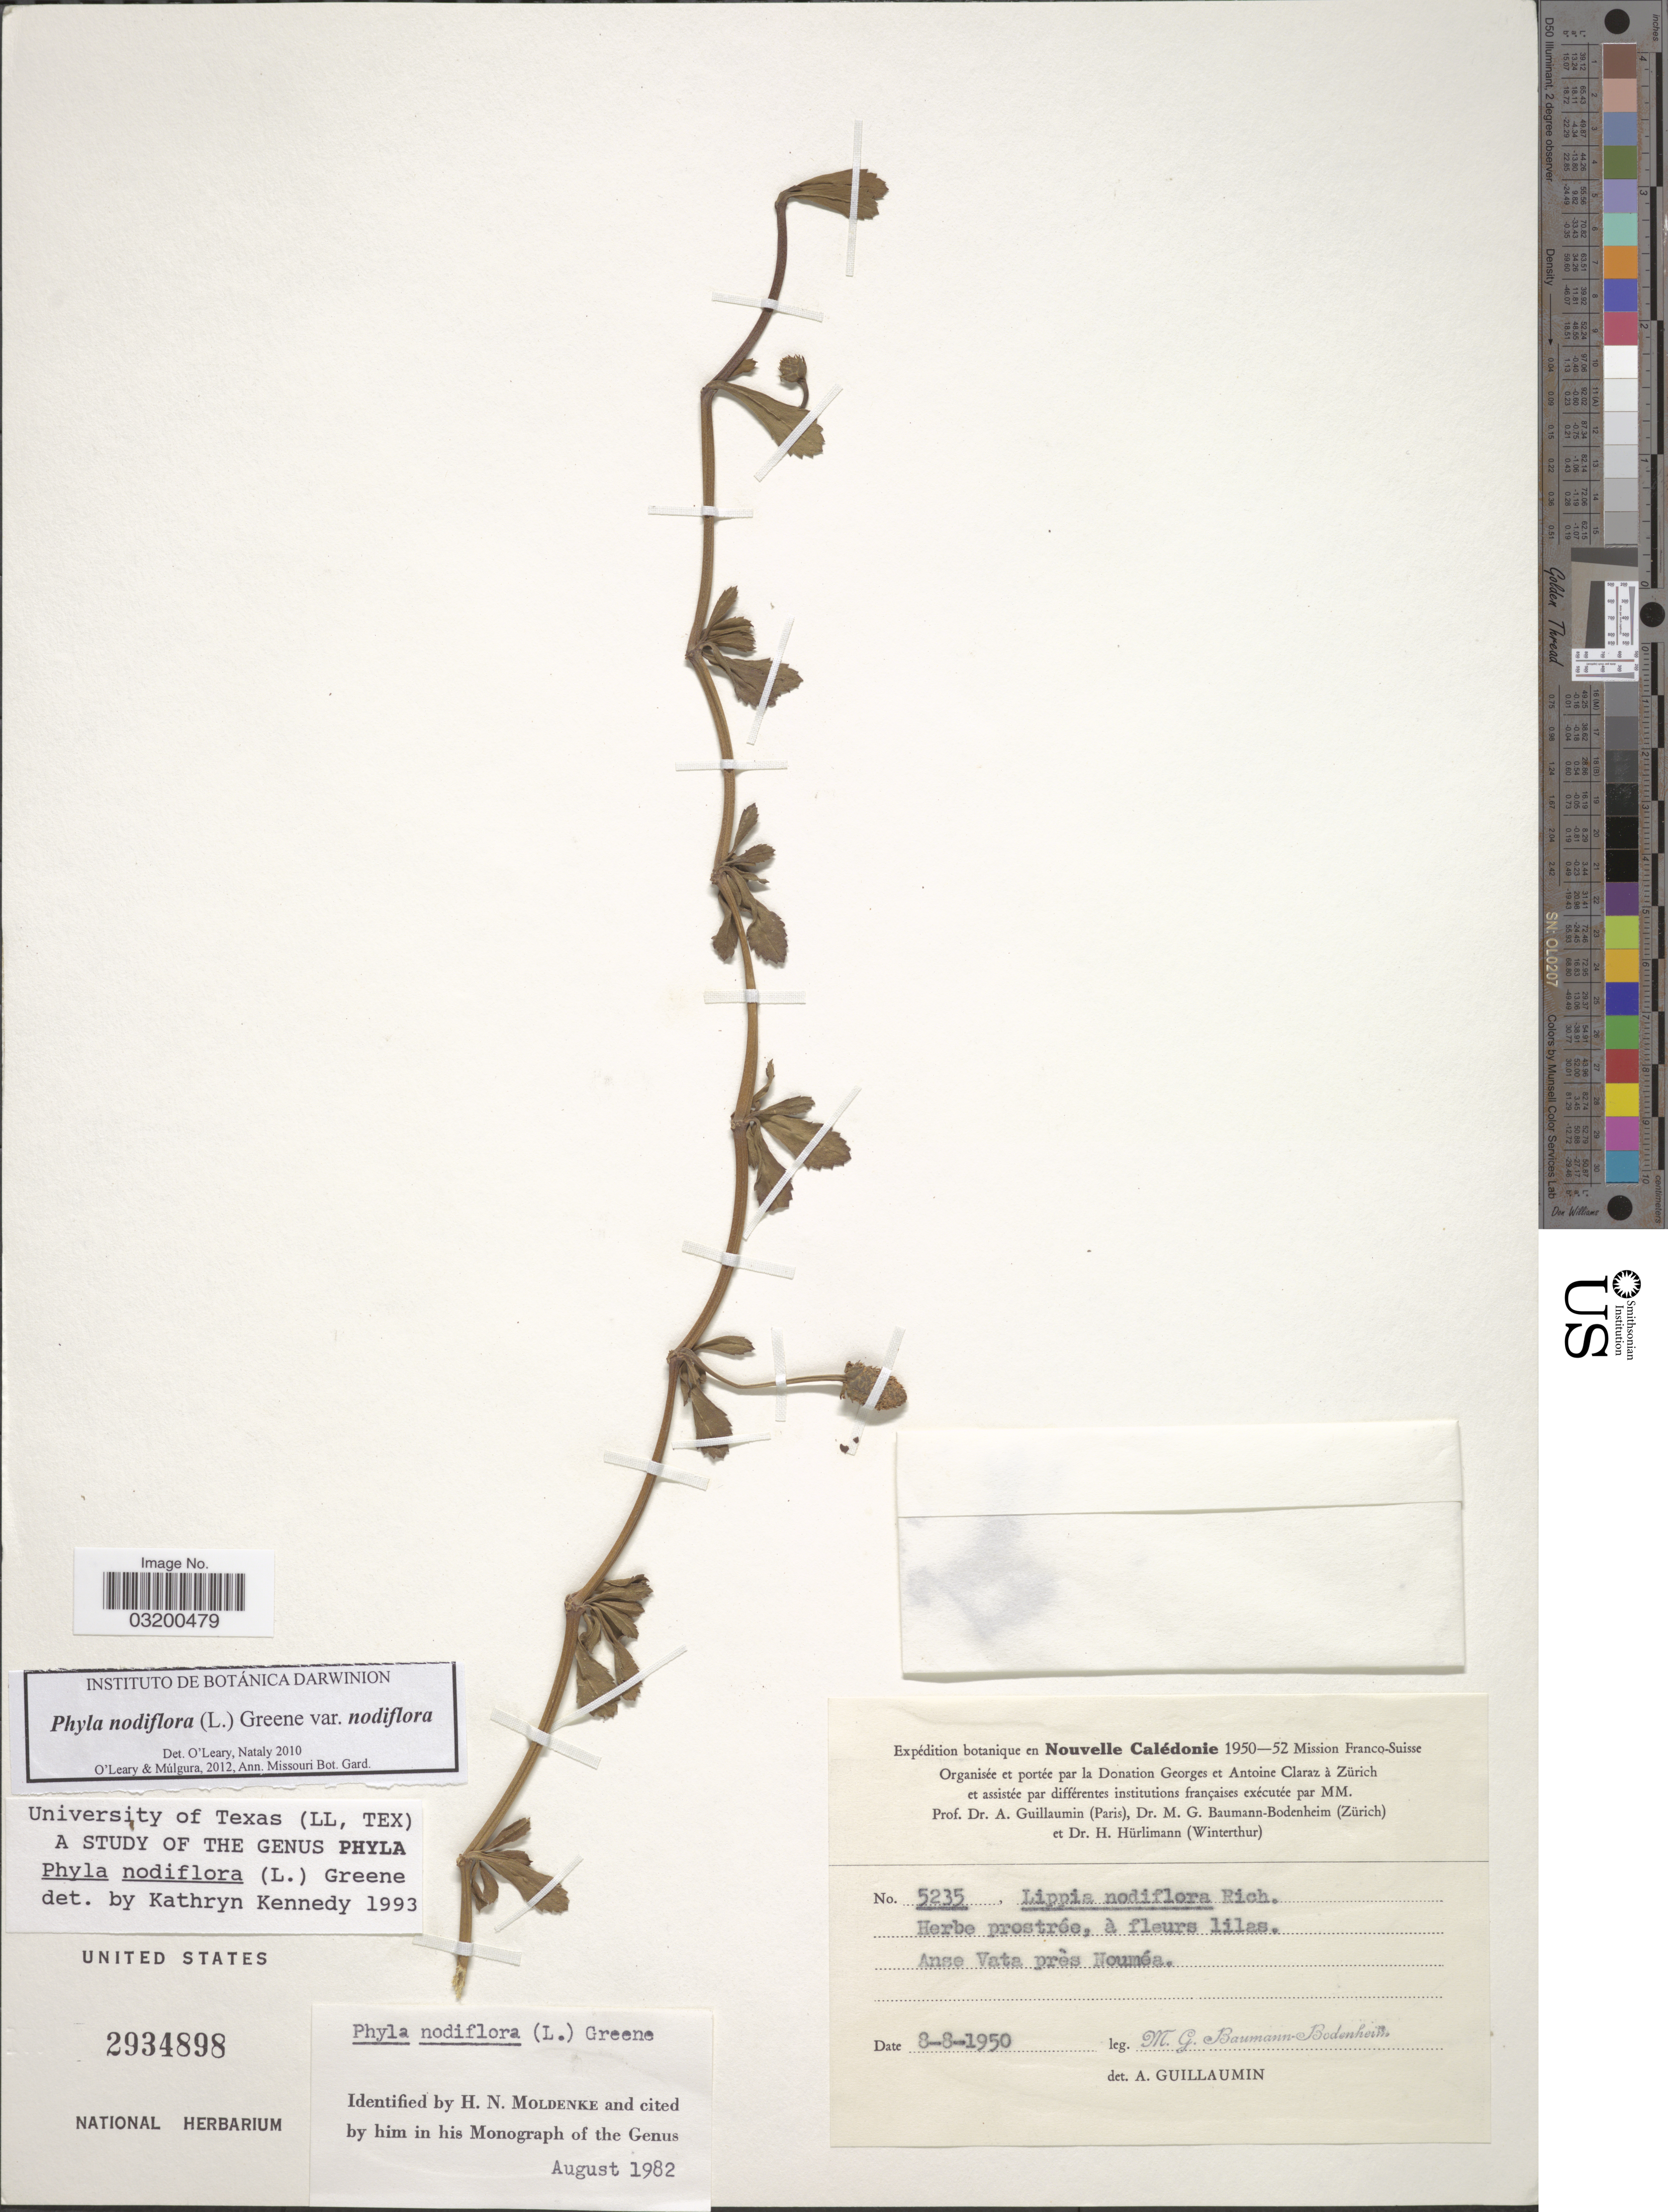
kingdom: Plantae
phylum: Tracheophyta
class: Magnoliopsida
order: Lamiales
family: Verbenaceae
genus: Phyla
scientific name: Phyla nodiflora var. nodiflora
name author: (L.) Greene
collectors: M. G. Baumann-Bodenheim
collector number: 5235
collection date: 1950-08-08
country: New Caledonia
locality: Nouvelle Calédonie.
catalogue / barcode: US 2934898